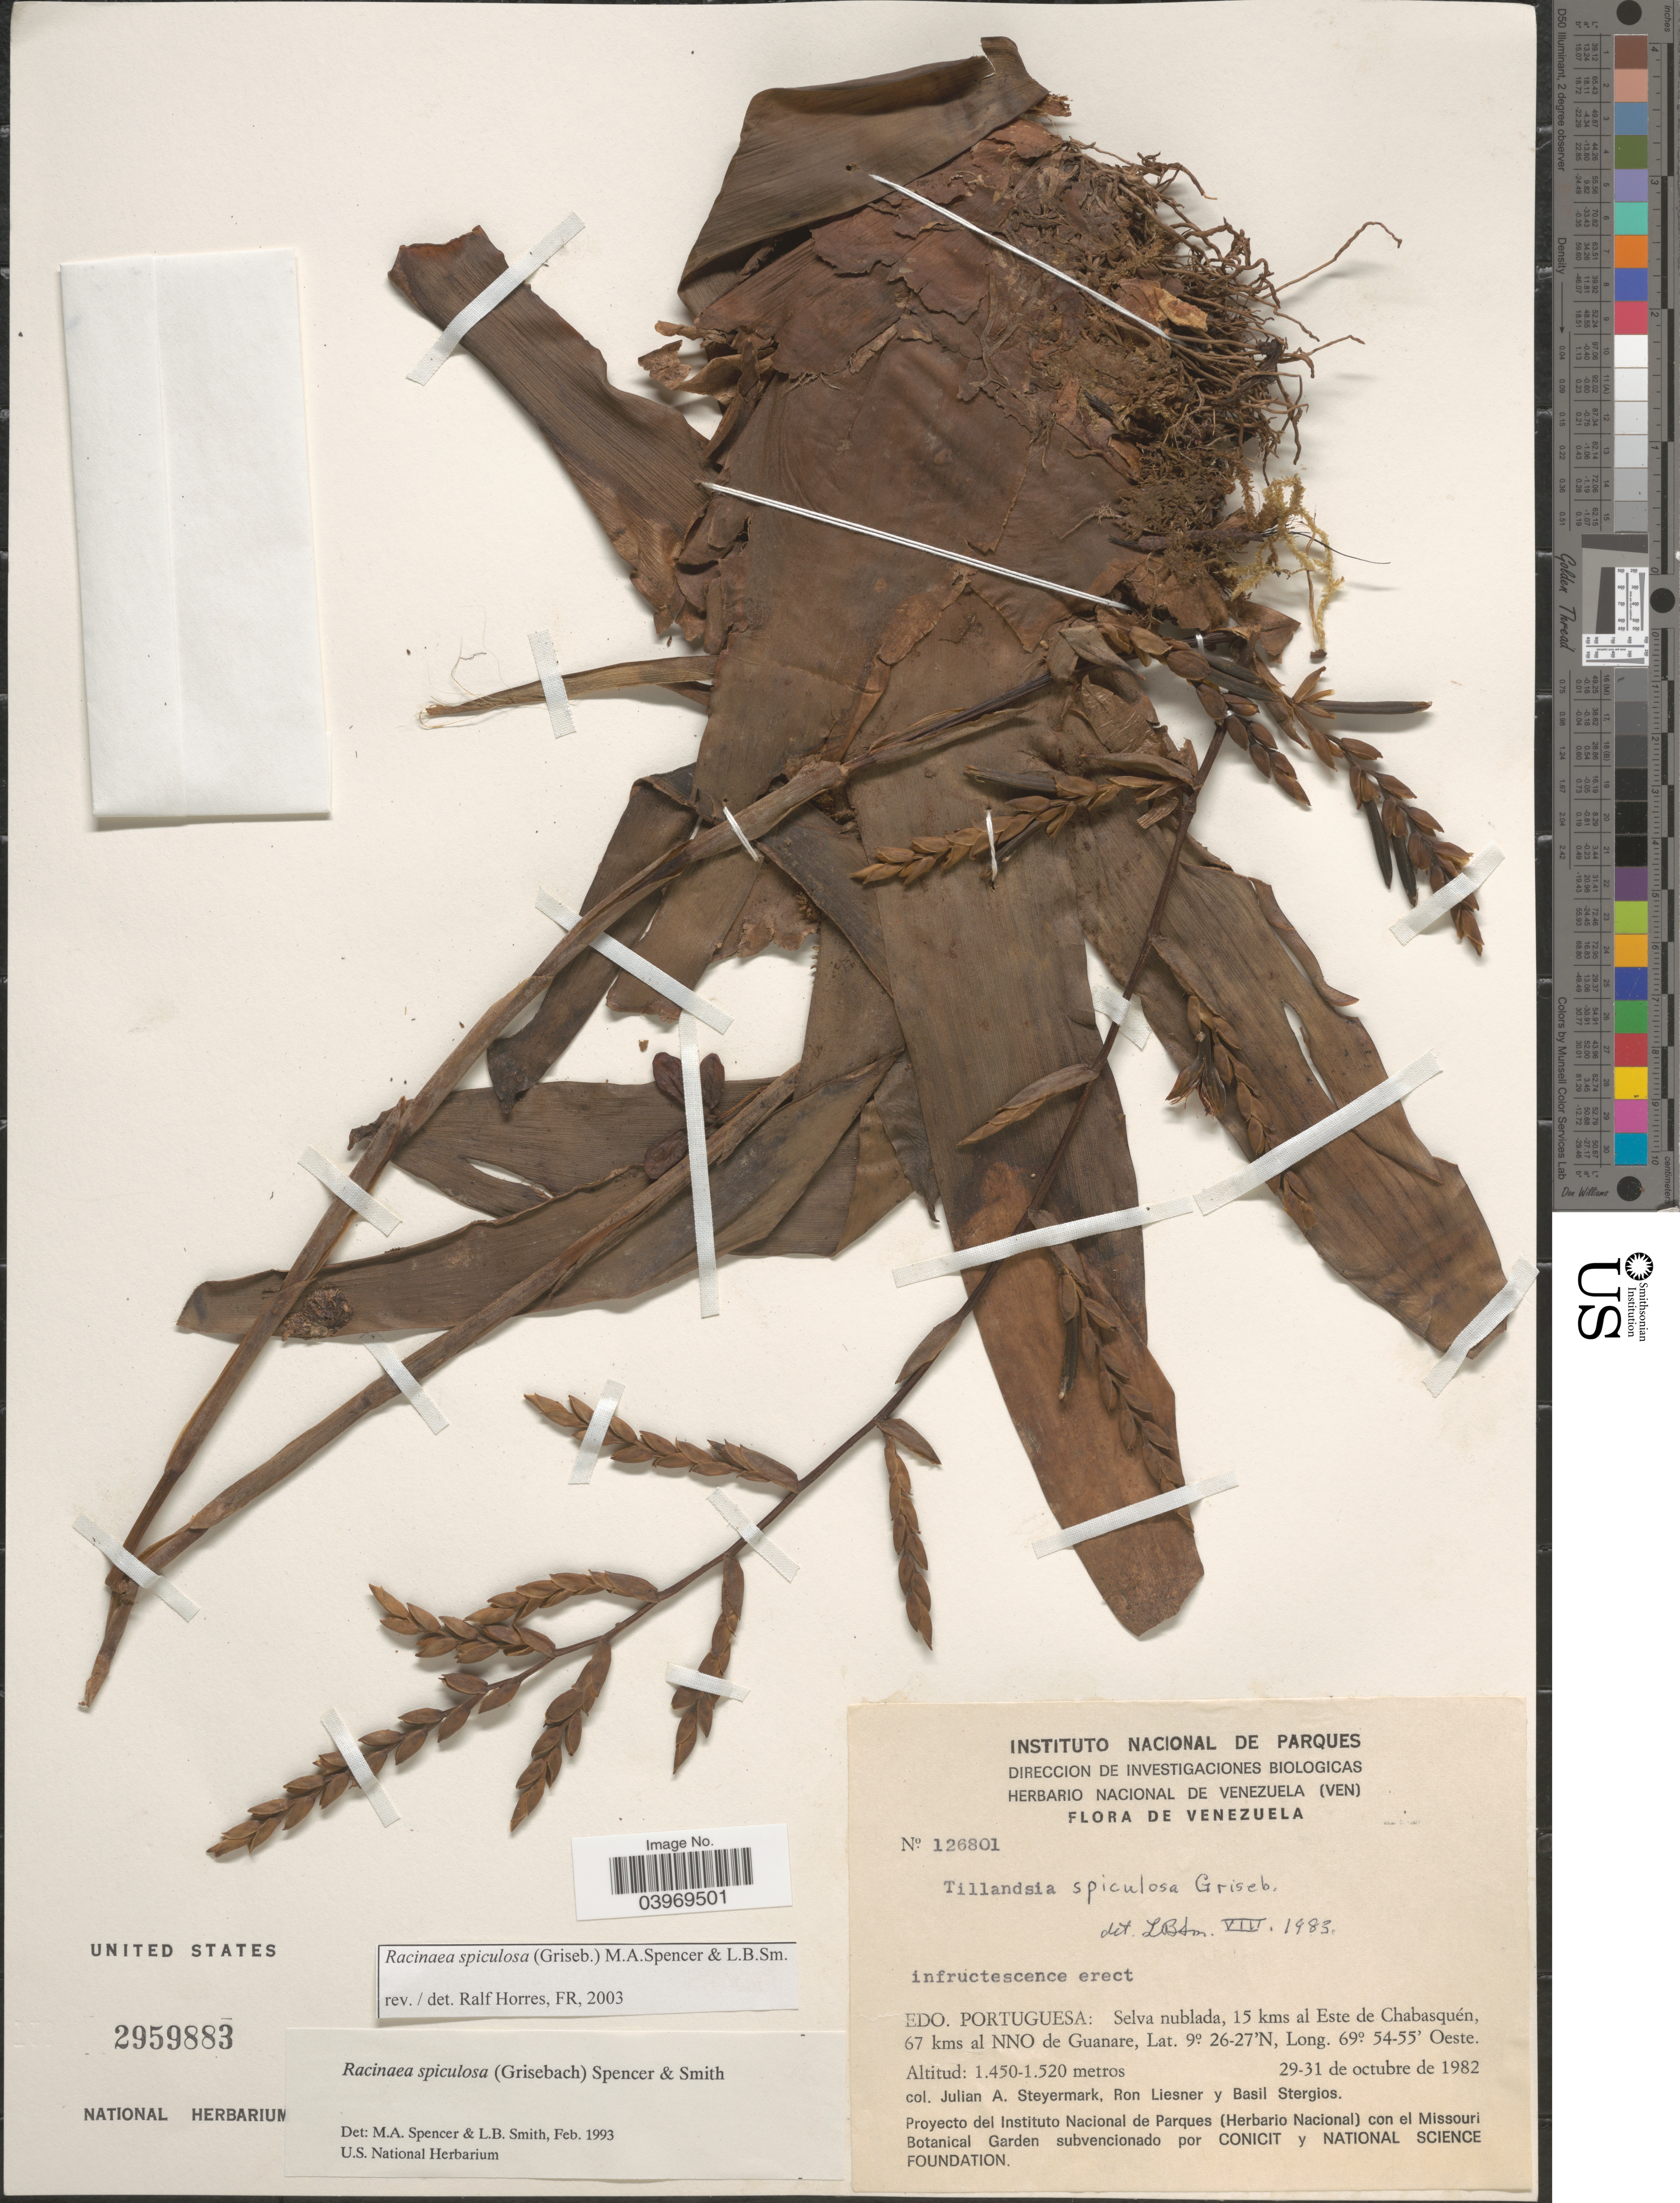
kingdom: Plantae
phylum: Tracheophyta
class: Liliopsida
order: Poales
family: Bromeliaceae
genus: Racinaea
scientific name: Racinaea spiculosa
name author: (Griseb.) M.A. Spencer & L.B. Sm.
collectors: J. Steyermark, R. L. Liesner & B. G. Stergios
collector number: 126801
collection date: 1982-10-29/1982-10-31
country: Venezuela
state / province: Portuguesa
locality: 15 kms al E de Chabasquén, 67 kms al NNO de Guanare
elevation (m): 1450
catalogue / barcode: US 2959883